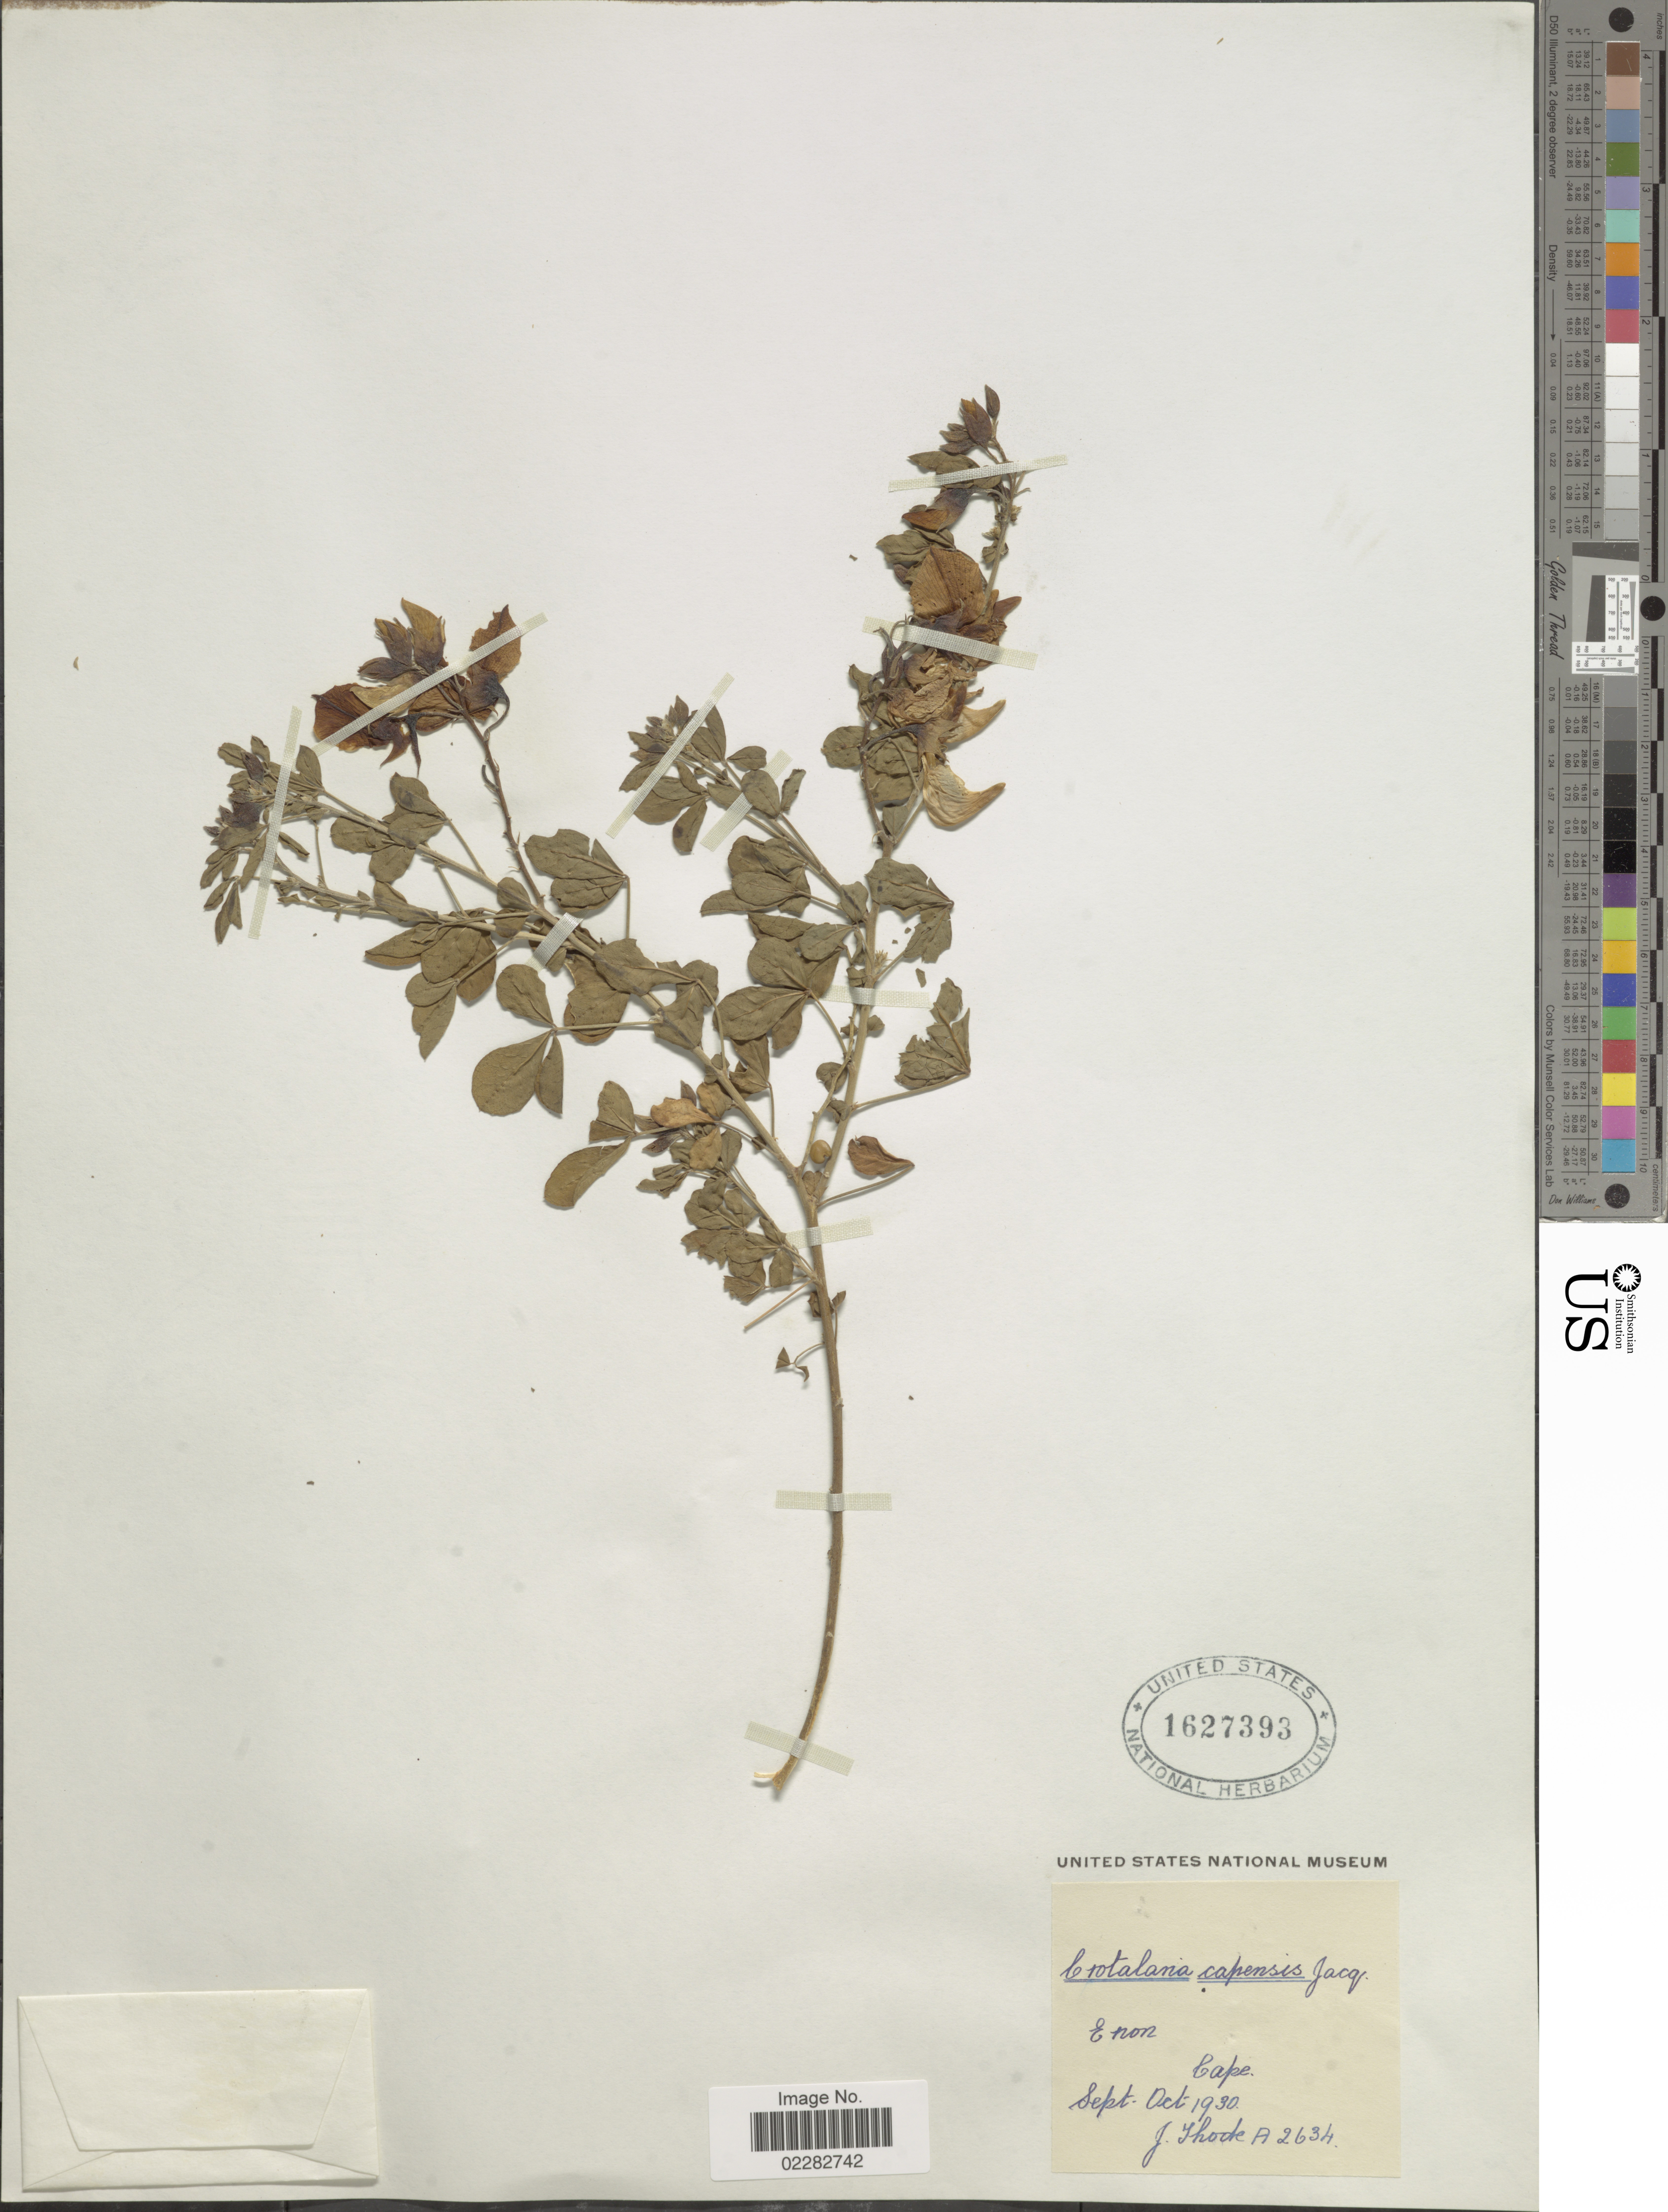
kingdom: Plantae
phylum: Tracheophyta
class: Magnoliopsida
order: Fabales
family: Fabaceae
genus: Crotalaria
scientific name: Crotalaria capensis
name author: Jacq.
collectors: J. Thode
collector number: A2634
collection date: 1930-09/1930-10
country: South Africa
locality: E non, Cape.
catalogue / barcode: US 1627393